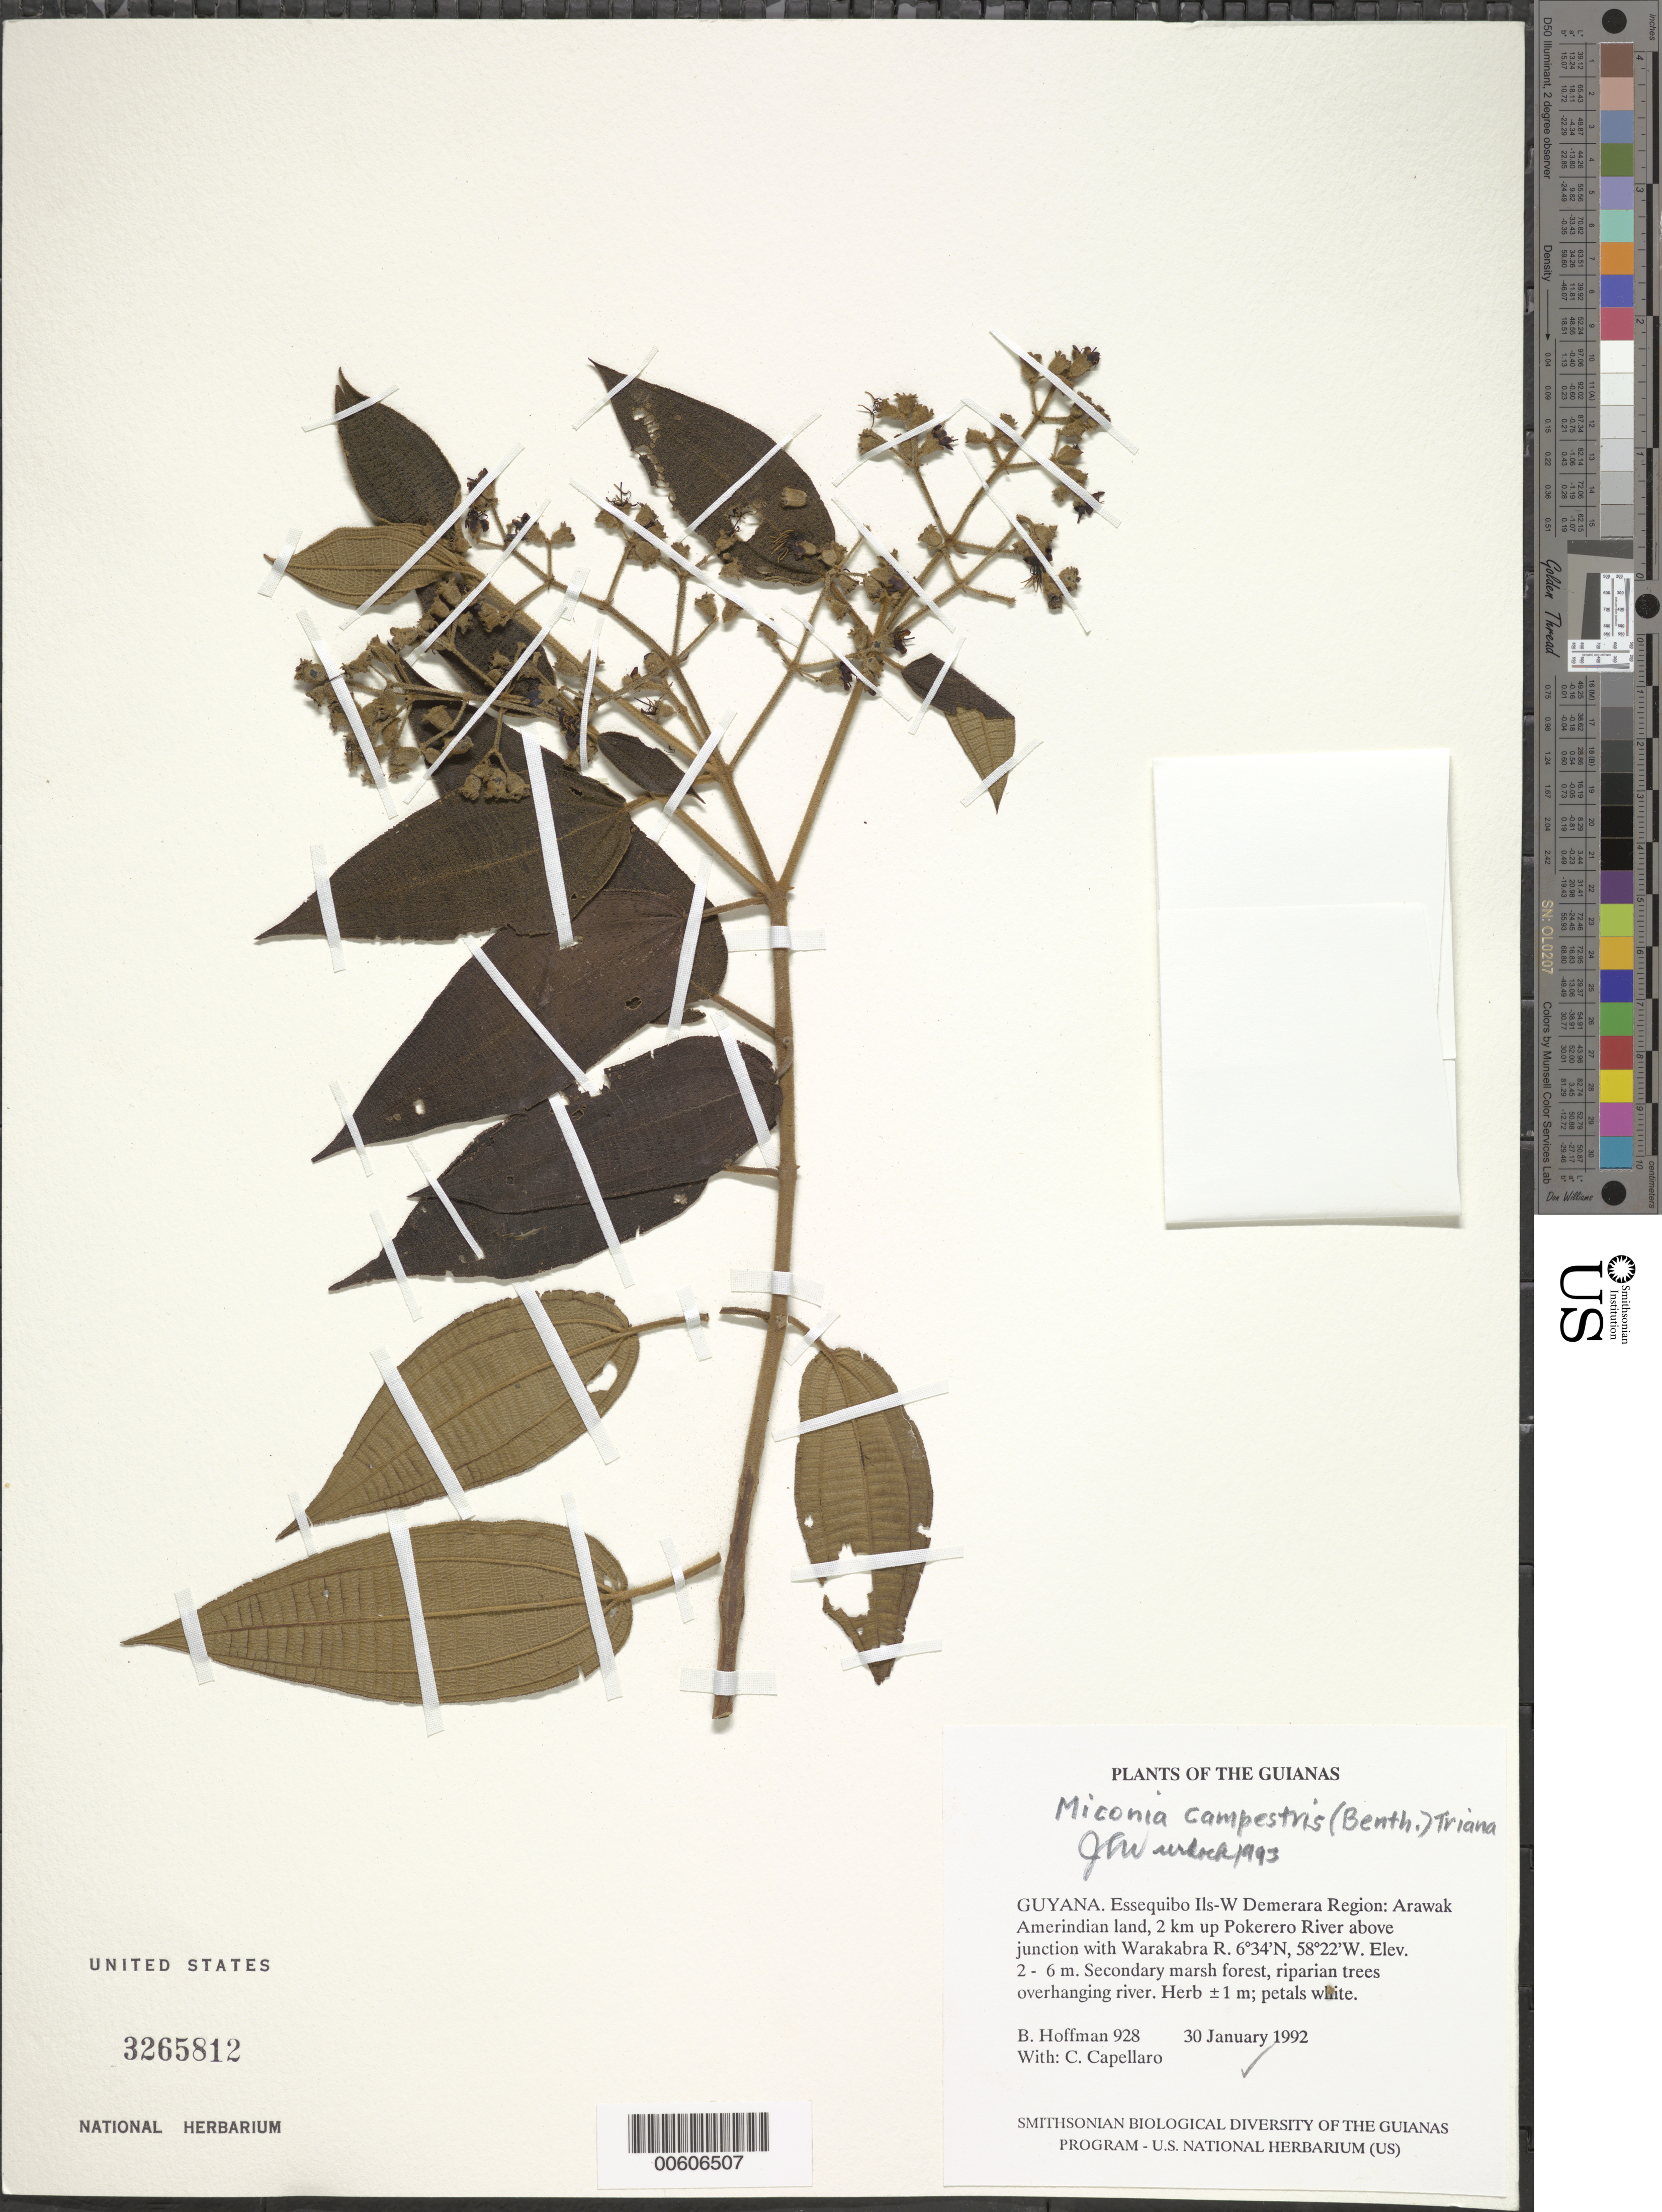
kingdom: Plantae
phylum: Tracheophyta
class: Magnoliopsida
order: Myrtales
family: Melastomataceae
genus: Miconia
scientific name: Miconia campestris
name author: (Benth.) Triana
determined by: Wurdack, John J., (US), US (UNITED STATES)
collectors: B. Hoffman & C. Capellaro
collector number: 928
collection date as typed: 30 January 1992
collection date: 1992-01-30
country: Guyana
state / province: Essequibo Isl-W. Demerara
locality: Arawak Amerindian land, 2 km up Pokerero River above junction with Warakabra River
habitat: Secondary marsh forest, riparian trees overhanging river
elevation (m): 2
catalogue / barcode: US 3265812